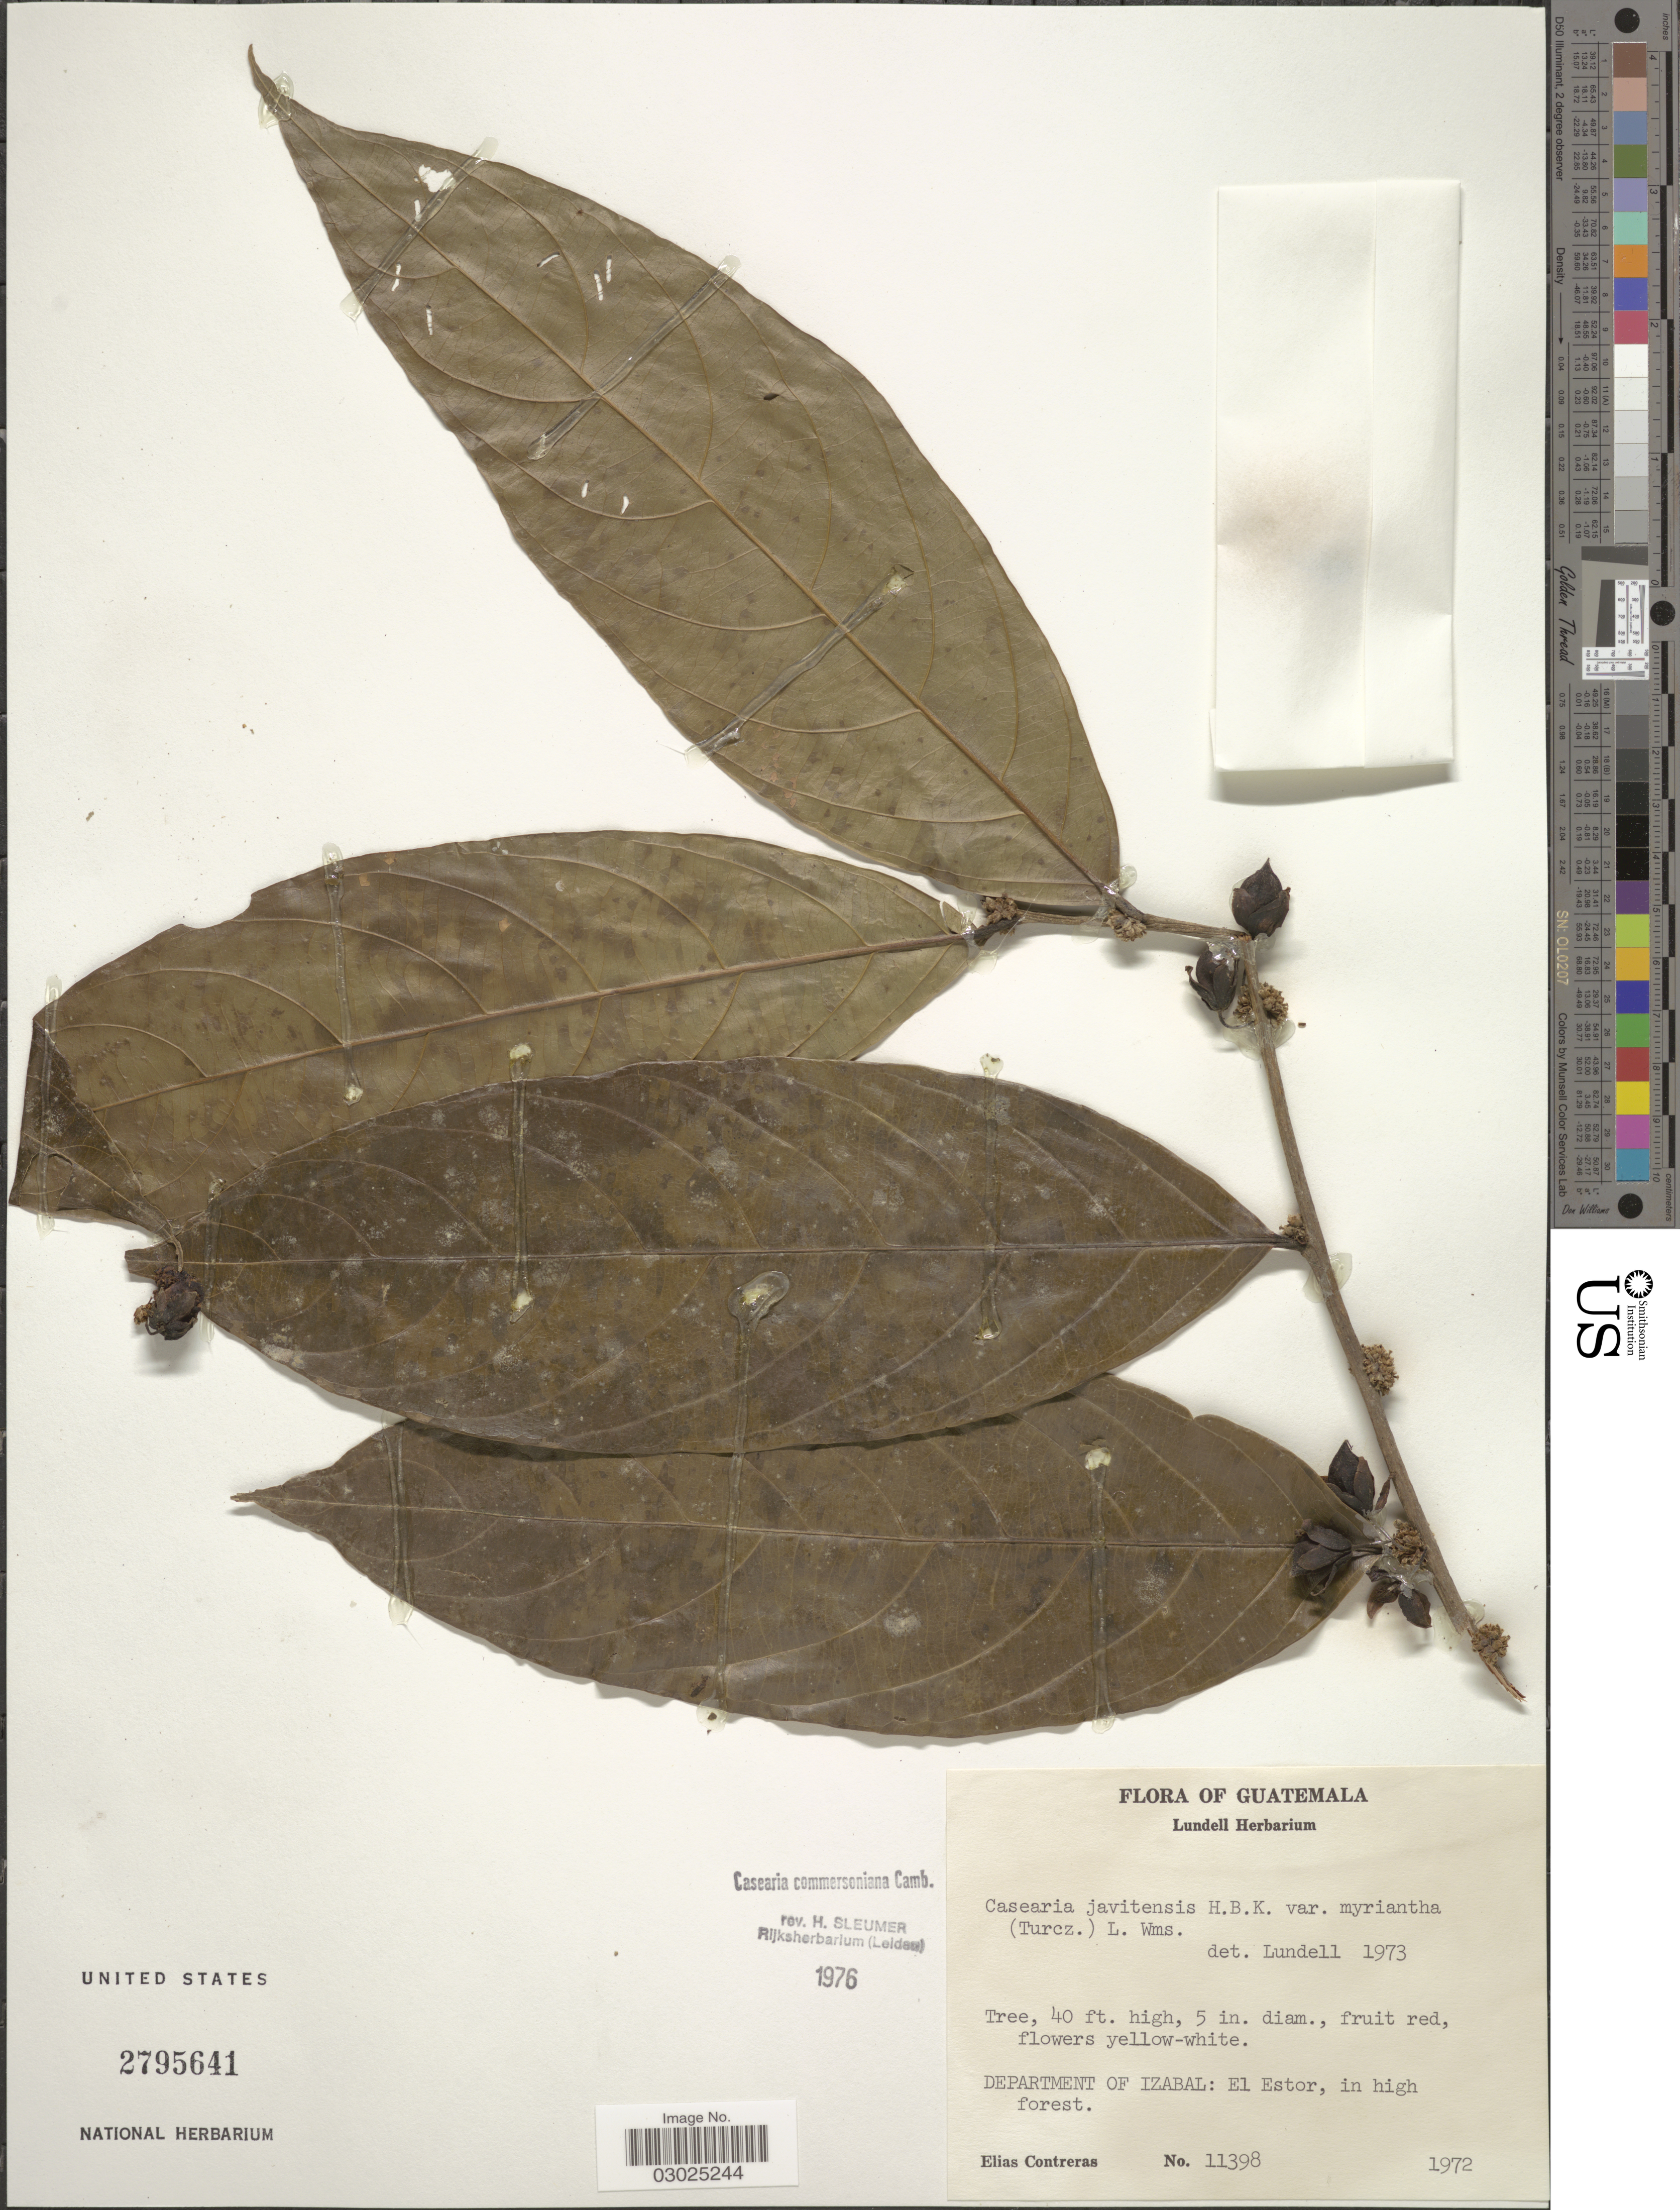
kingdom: Plantae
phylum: Tracheophyta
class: Magnoliopsida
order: Malpighiales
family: Salicaceae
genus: Piparea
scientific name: Piparea dentata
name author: Aubl.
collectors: E. Contreras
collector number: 11398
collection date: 1972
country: Guatemala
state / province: Izabal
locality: Department of Izabal: El Estor.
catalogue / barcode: US 2795641